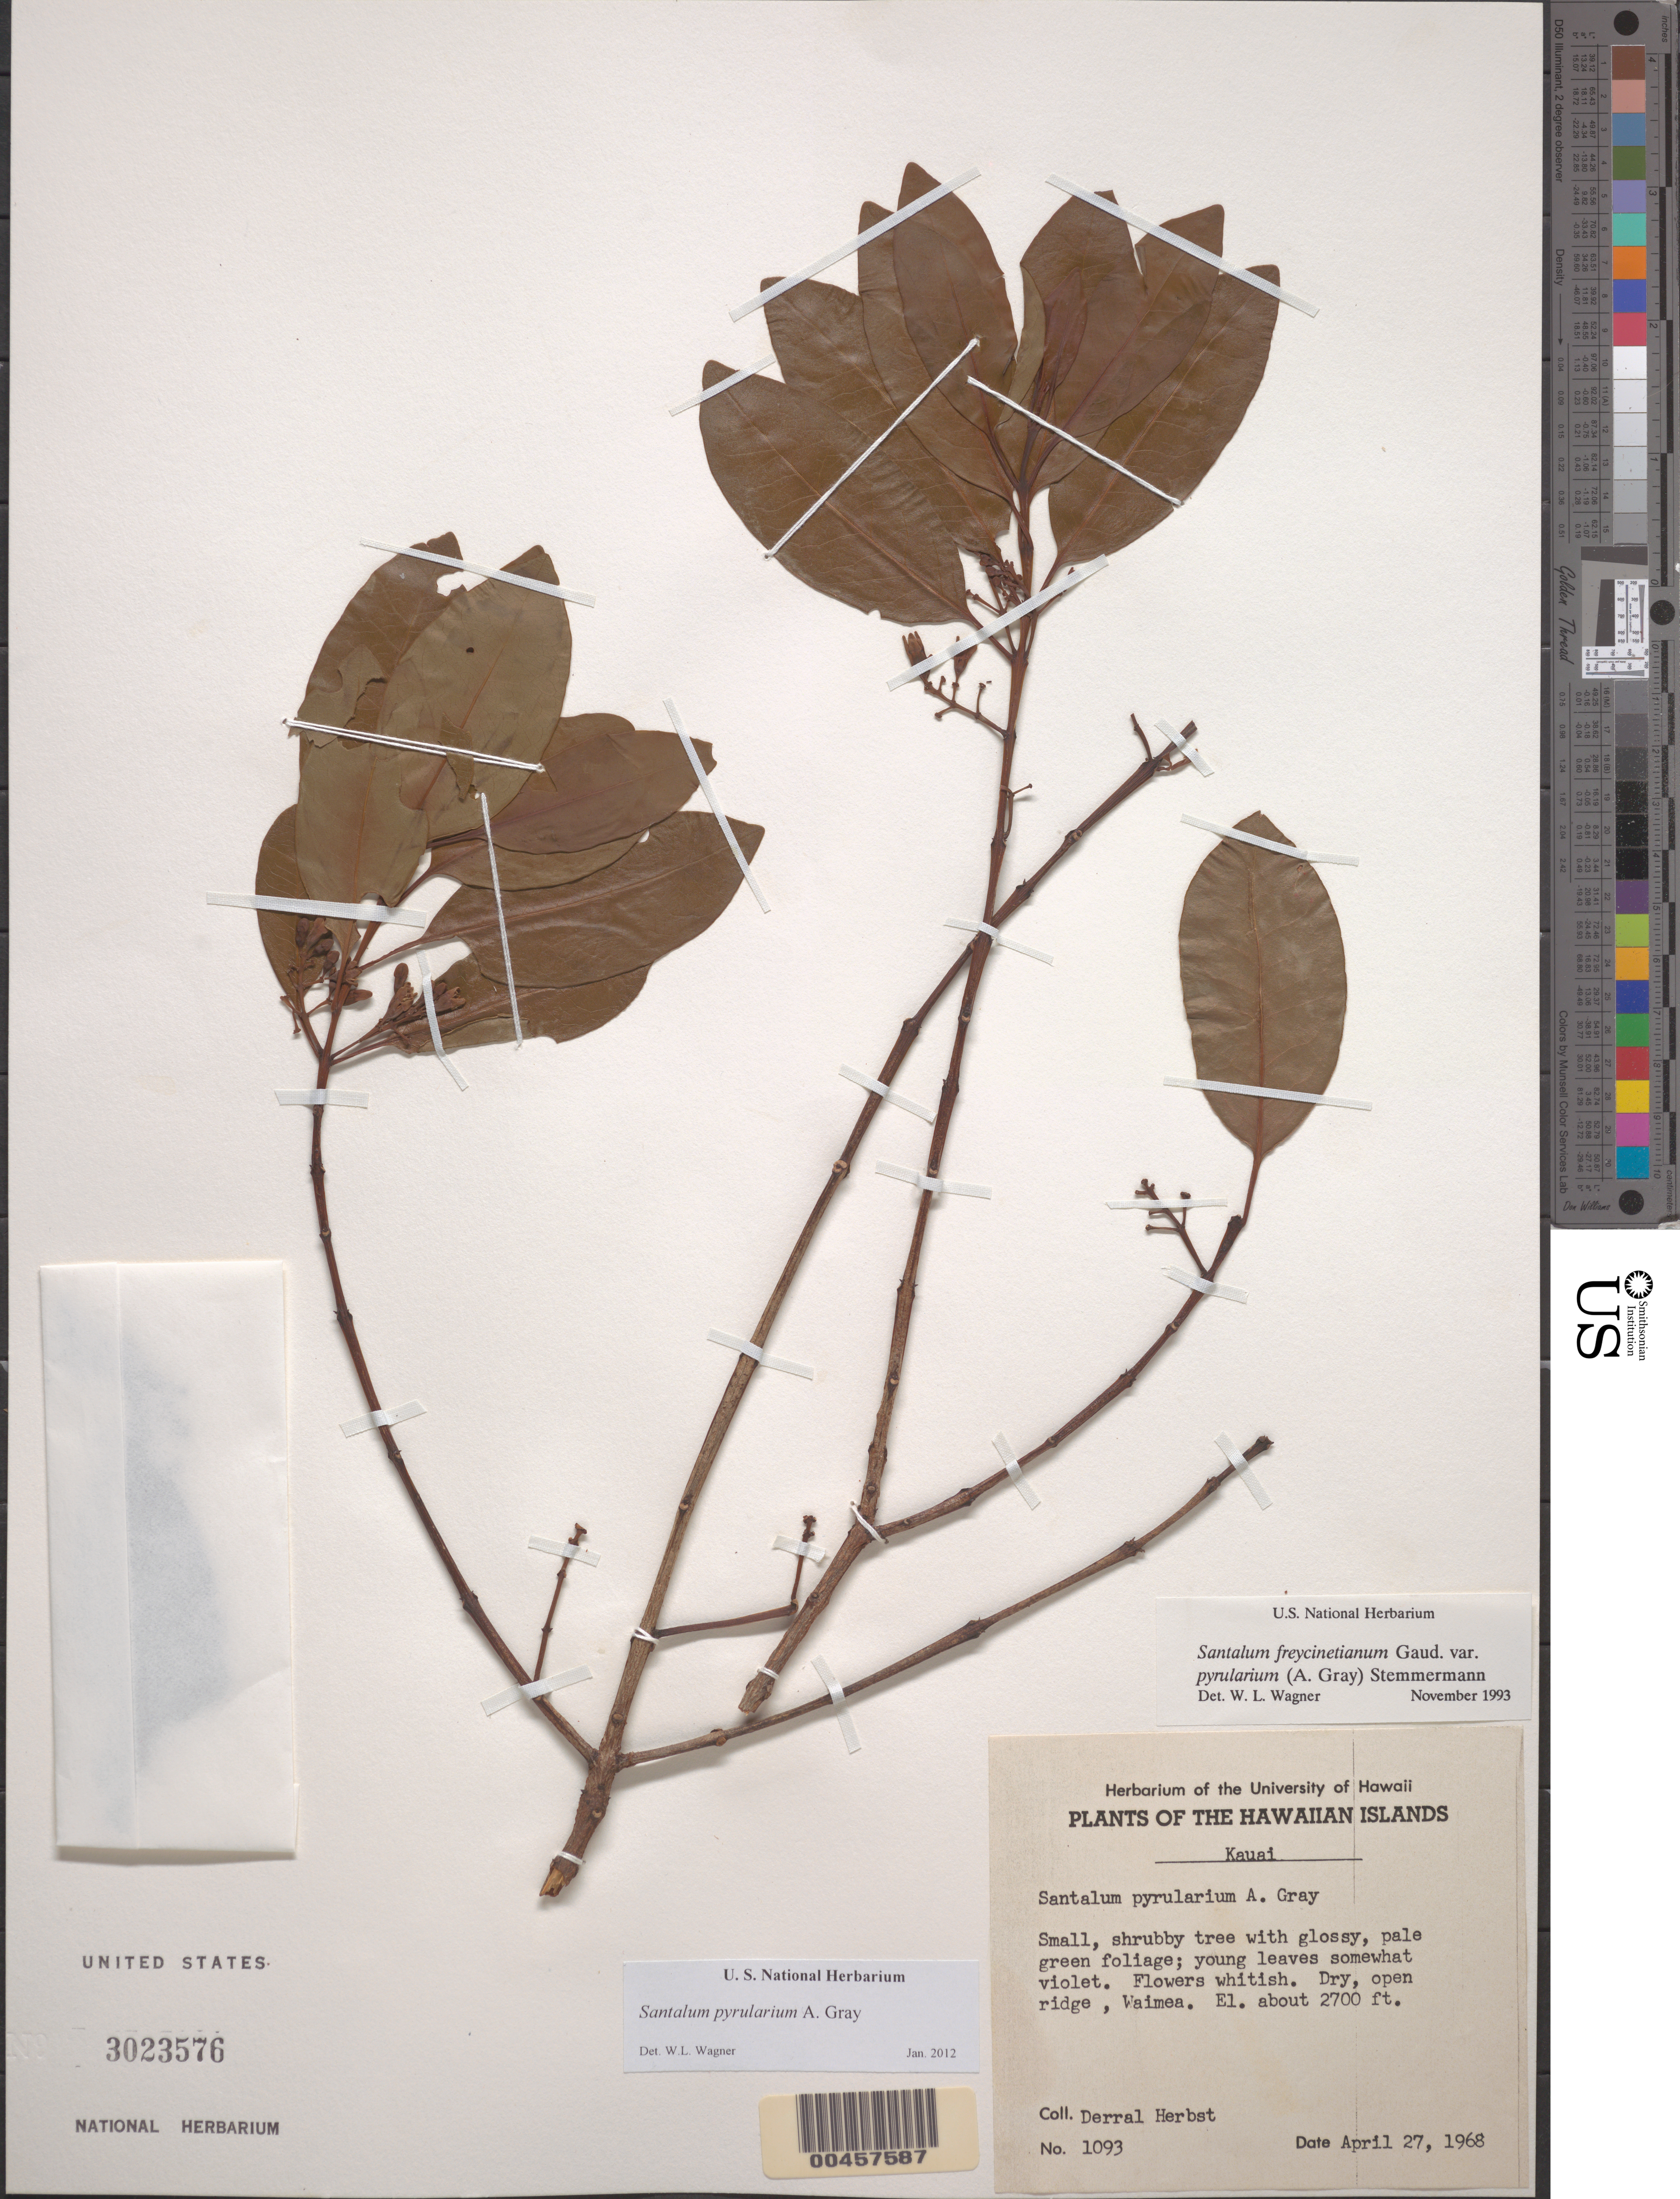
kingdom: Plantae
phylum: Tracheophyta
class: Magnoliopsida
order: Santalales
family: Santalaceae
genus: Santalum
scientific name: Santalum pyrularium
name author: A. Gray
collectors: D. R. Herbst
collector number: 1093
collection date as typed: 27 Apr 1968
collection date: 1968-04-27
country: United States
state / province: Hawaii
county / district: Kaui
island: Kaua'i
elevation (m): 823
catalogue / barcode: US 3023576